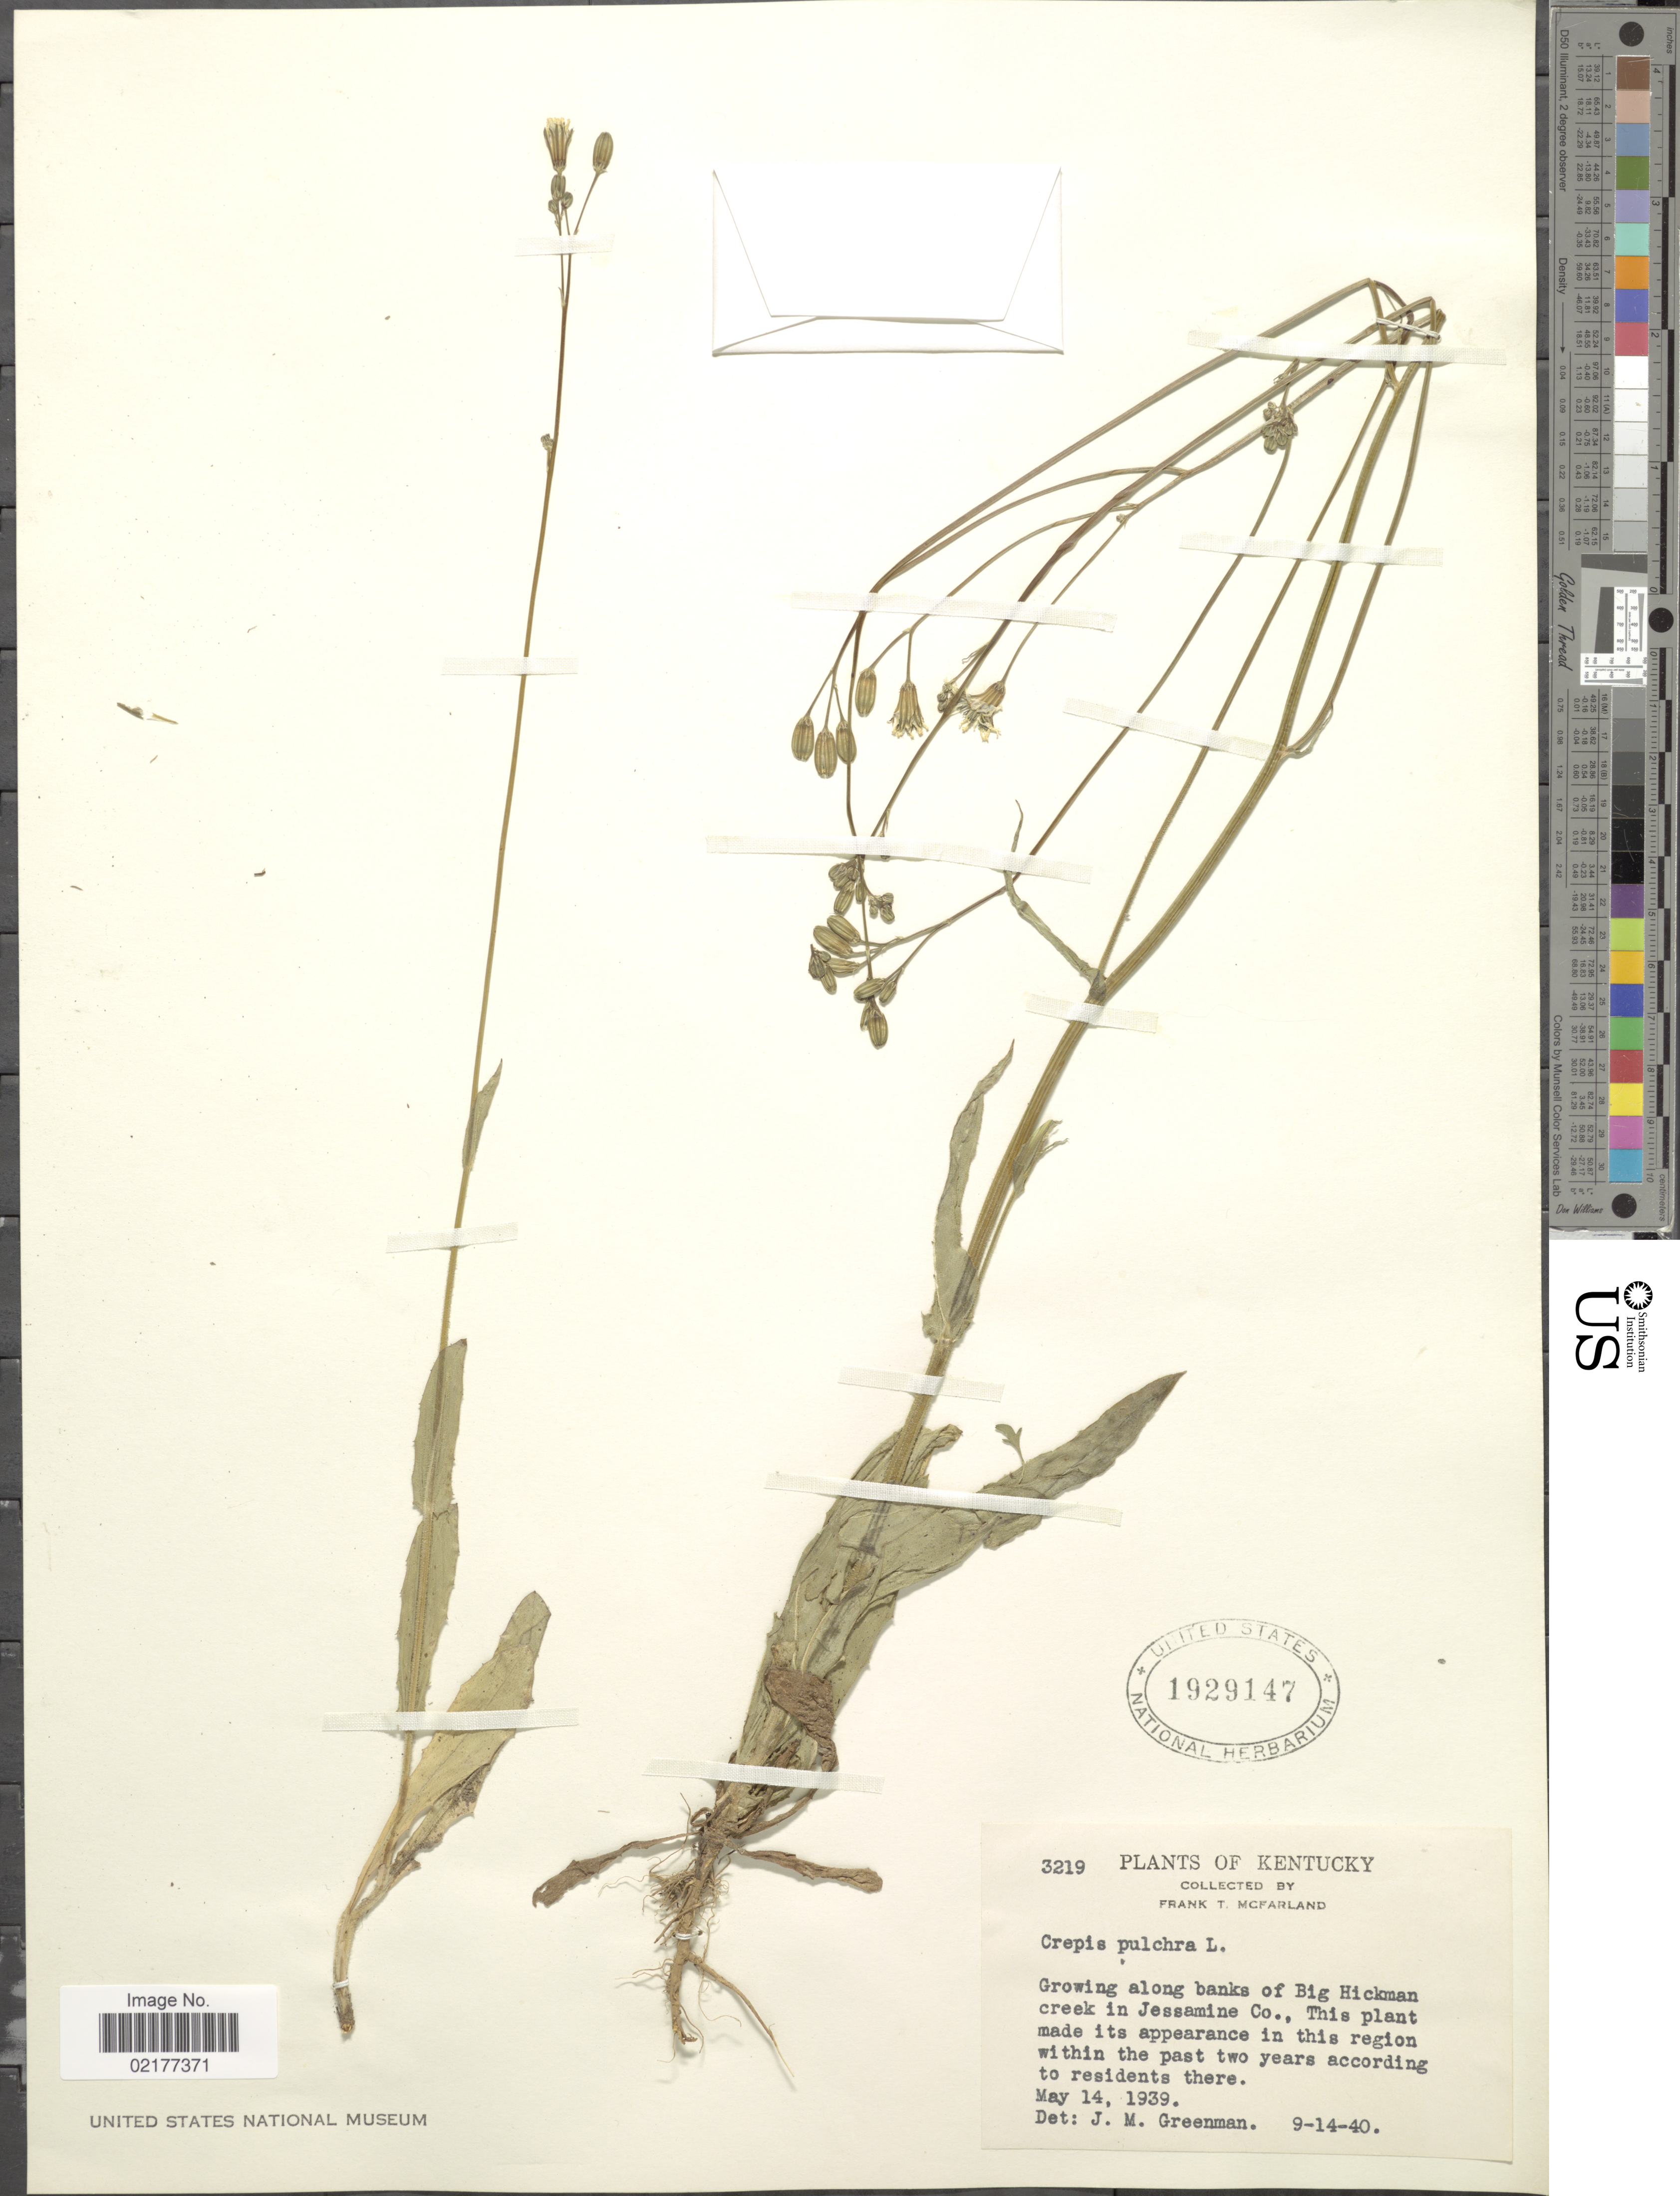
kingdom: Plantae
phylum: Tracheophyta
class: Magnoliopsida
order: Asterales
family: Asteraceae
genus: Crepis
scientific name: Crepis pulchra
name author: L.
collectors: F. McFarland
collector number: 3219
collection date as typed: Transcribed d/m/y: 14/9/40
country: United States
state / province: Kentucky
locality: Growing along banks of Big Hickman creek in Jessamine Co.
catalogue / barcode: US 1929147